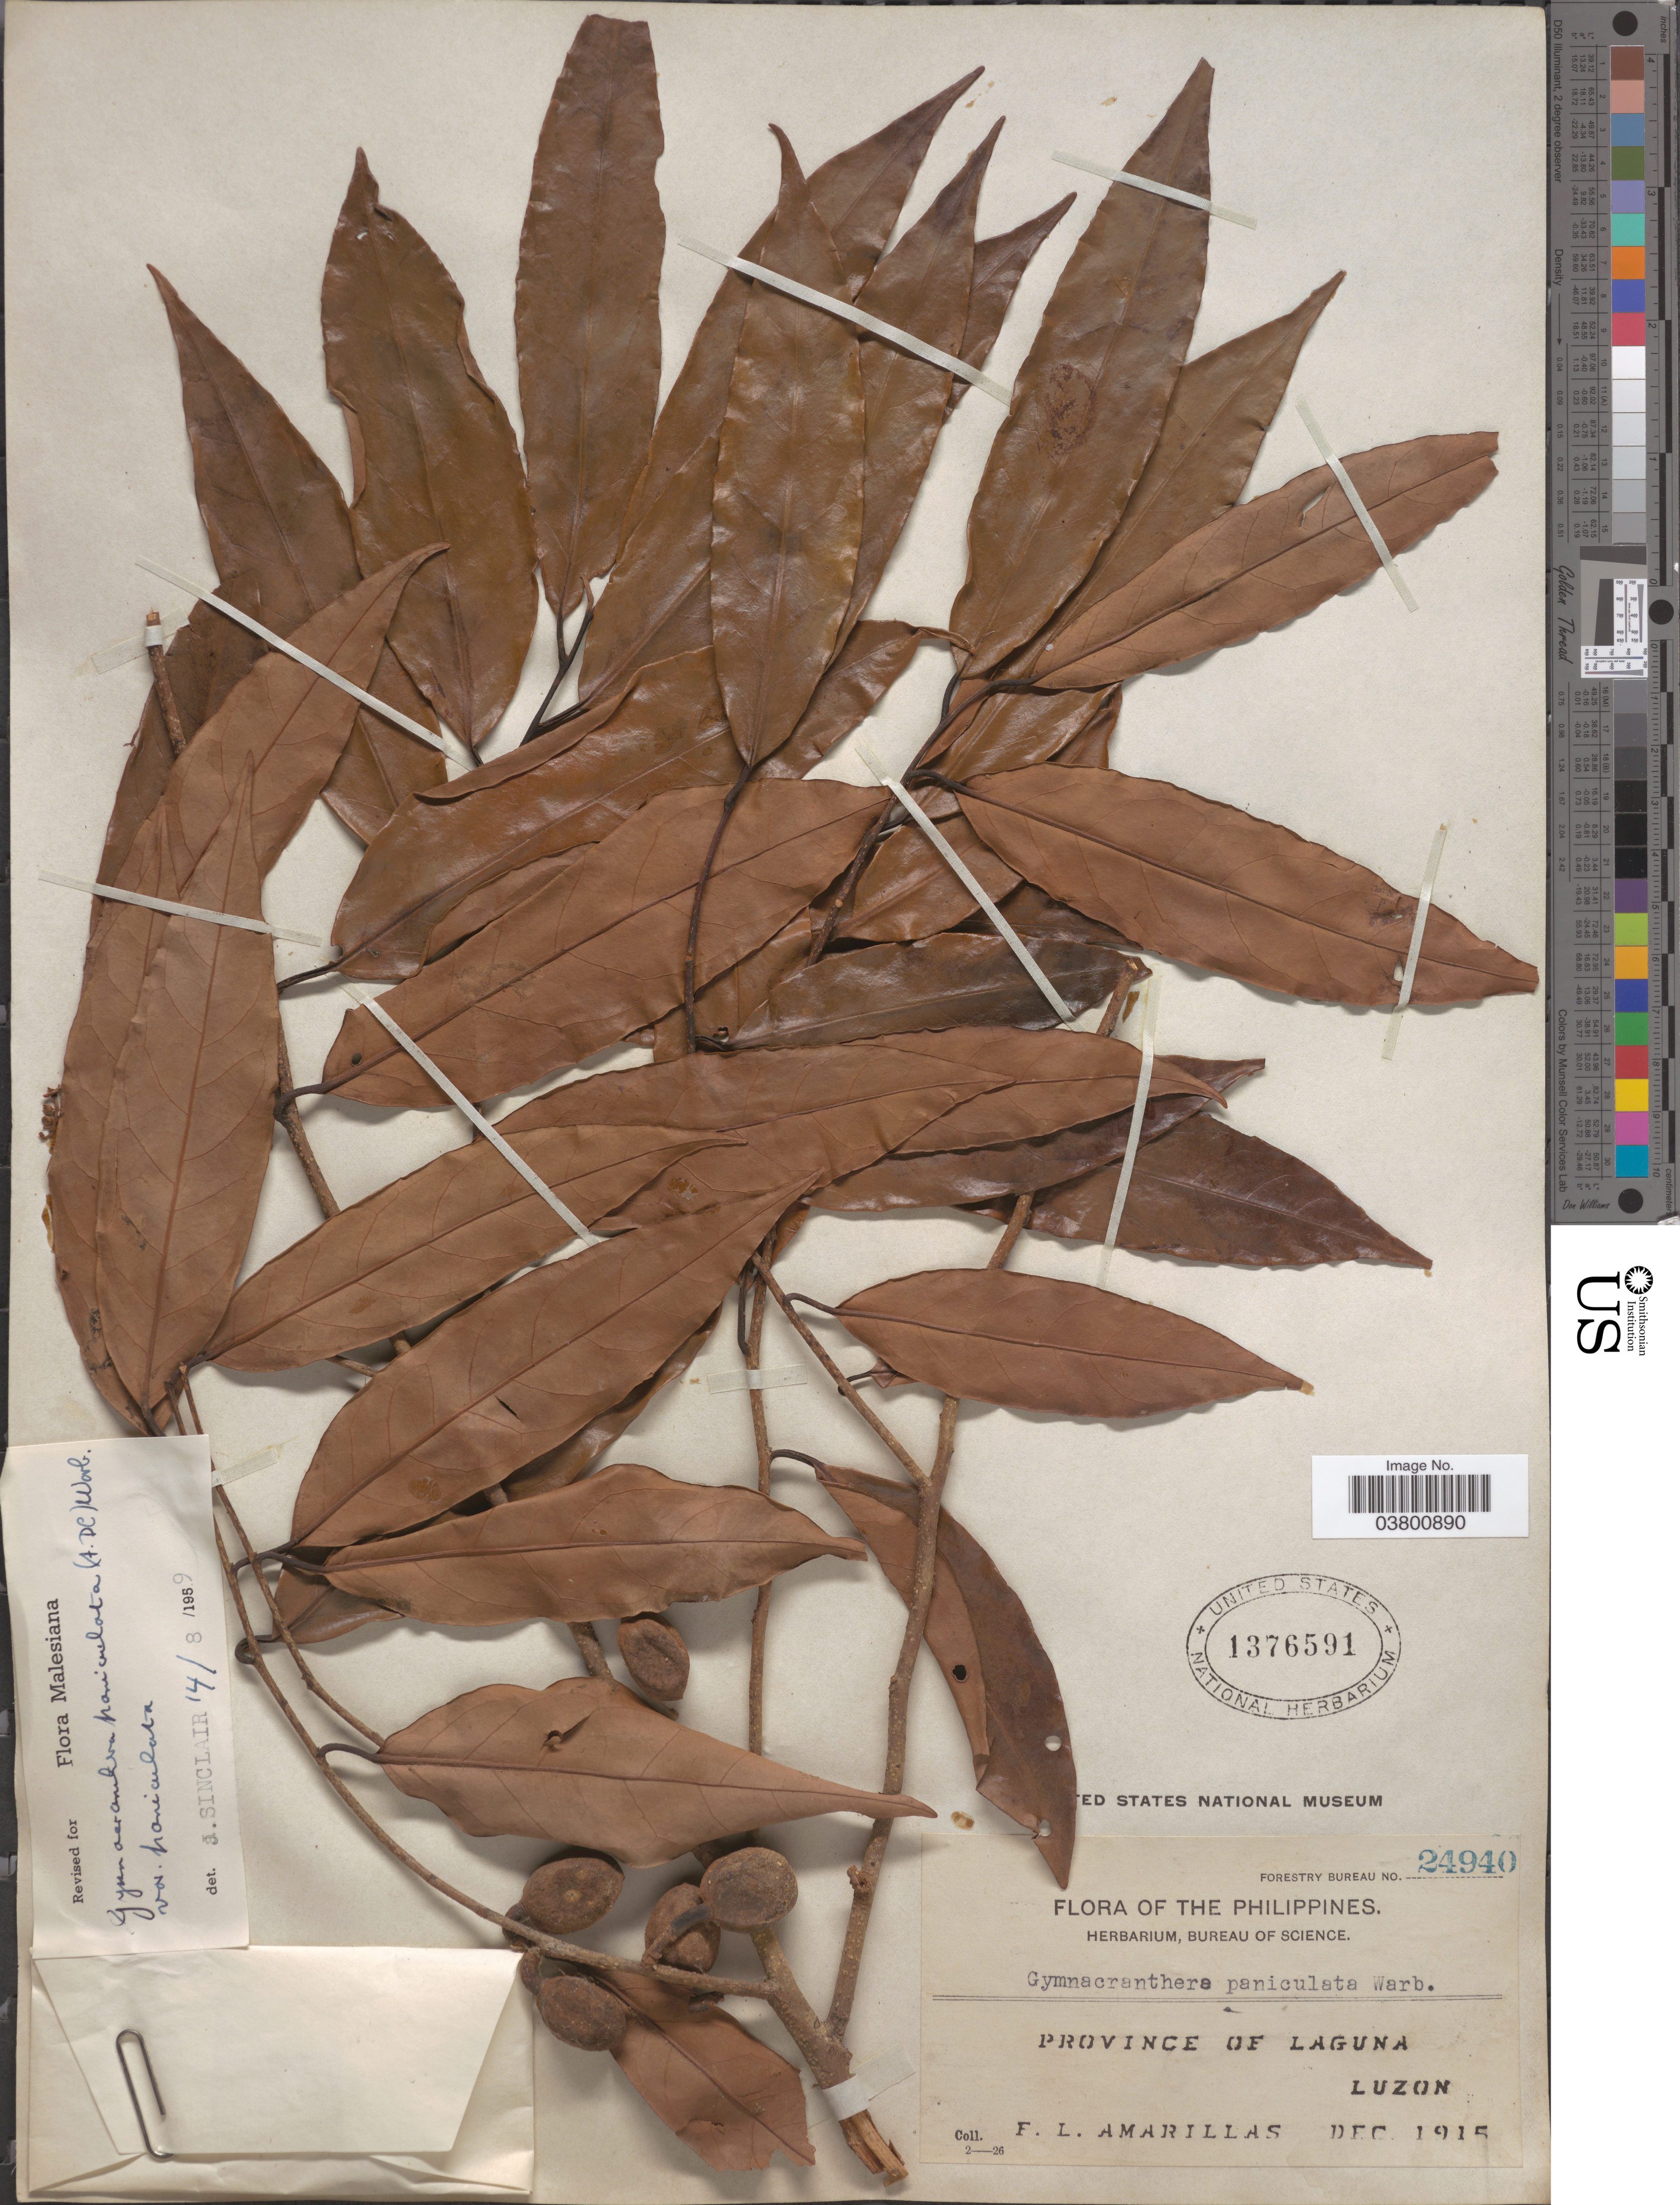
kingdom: Plantae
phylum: Tracheophyta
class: Magnoliopsida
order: Magnoliales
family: Myristicaceae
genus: Gymnacranthera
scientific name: Gymnacranthera paniculata var. paniculata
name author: (A. DC.) Warb.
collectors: F. Amarillas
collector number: Forestry Bureau 24940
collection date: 1915-12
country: Philippines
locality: Province of Laguna, Luzon.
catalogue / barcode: US 1376591